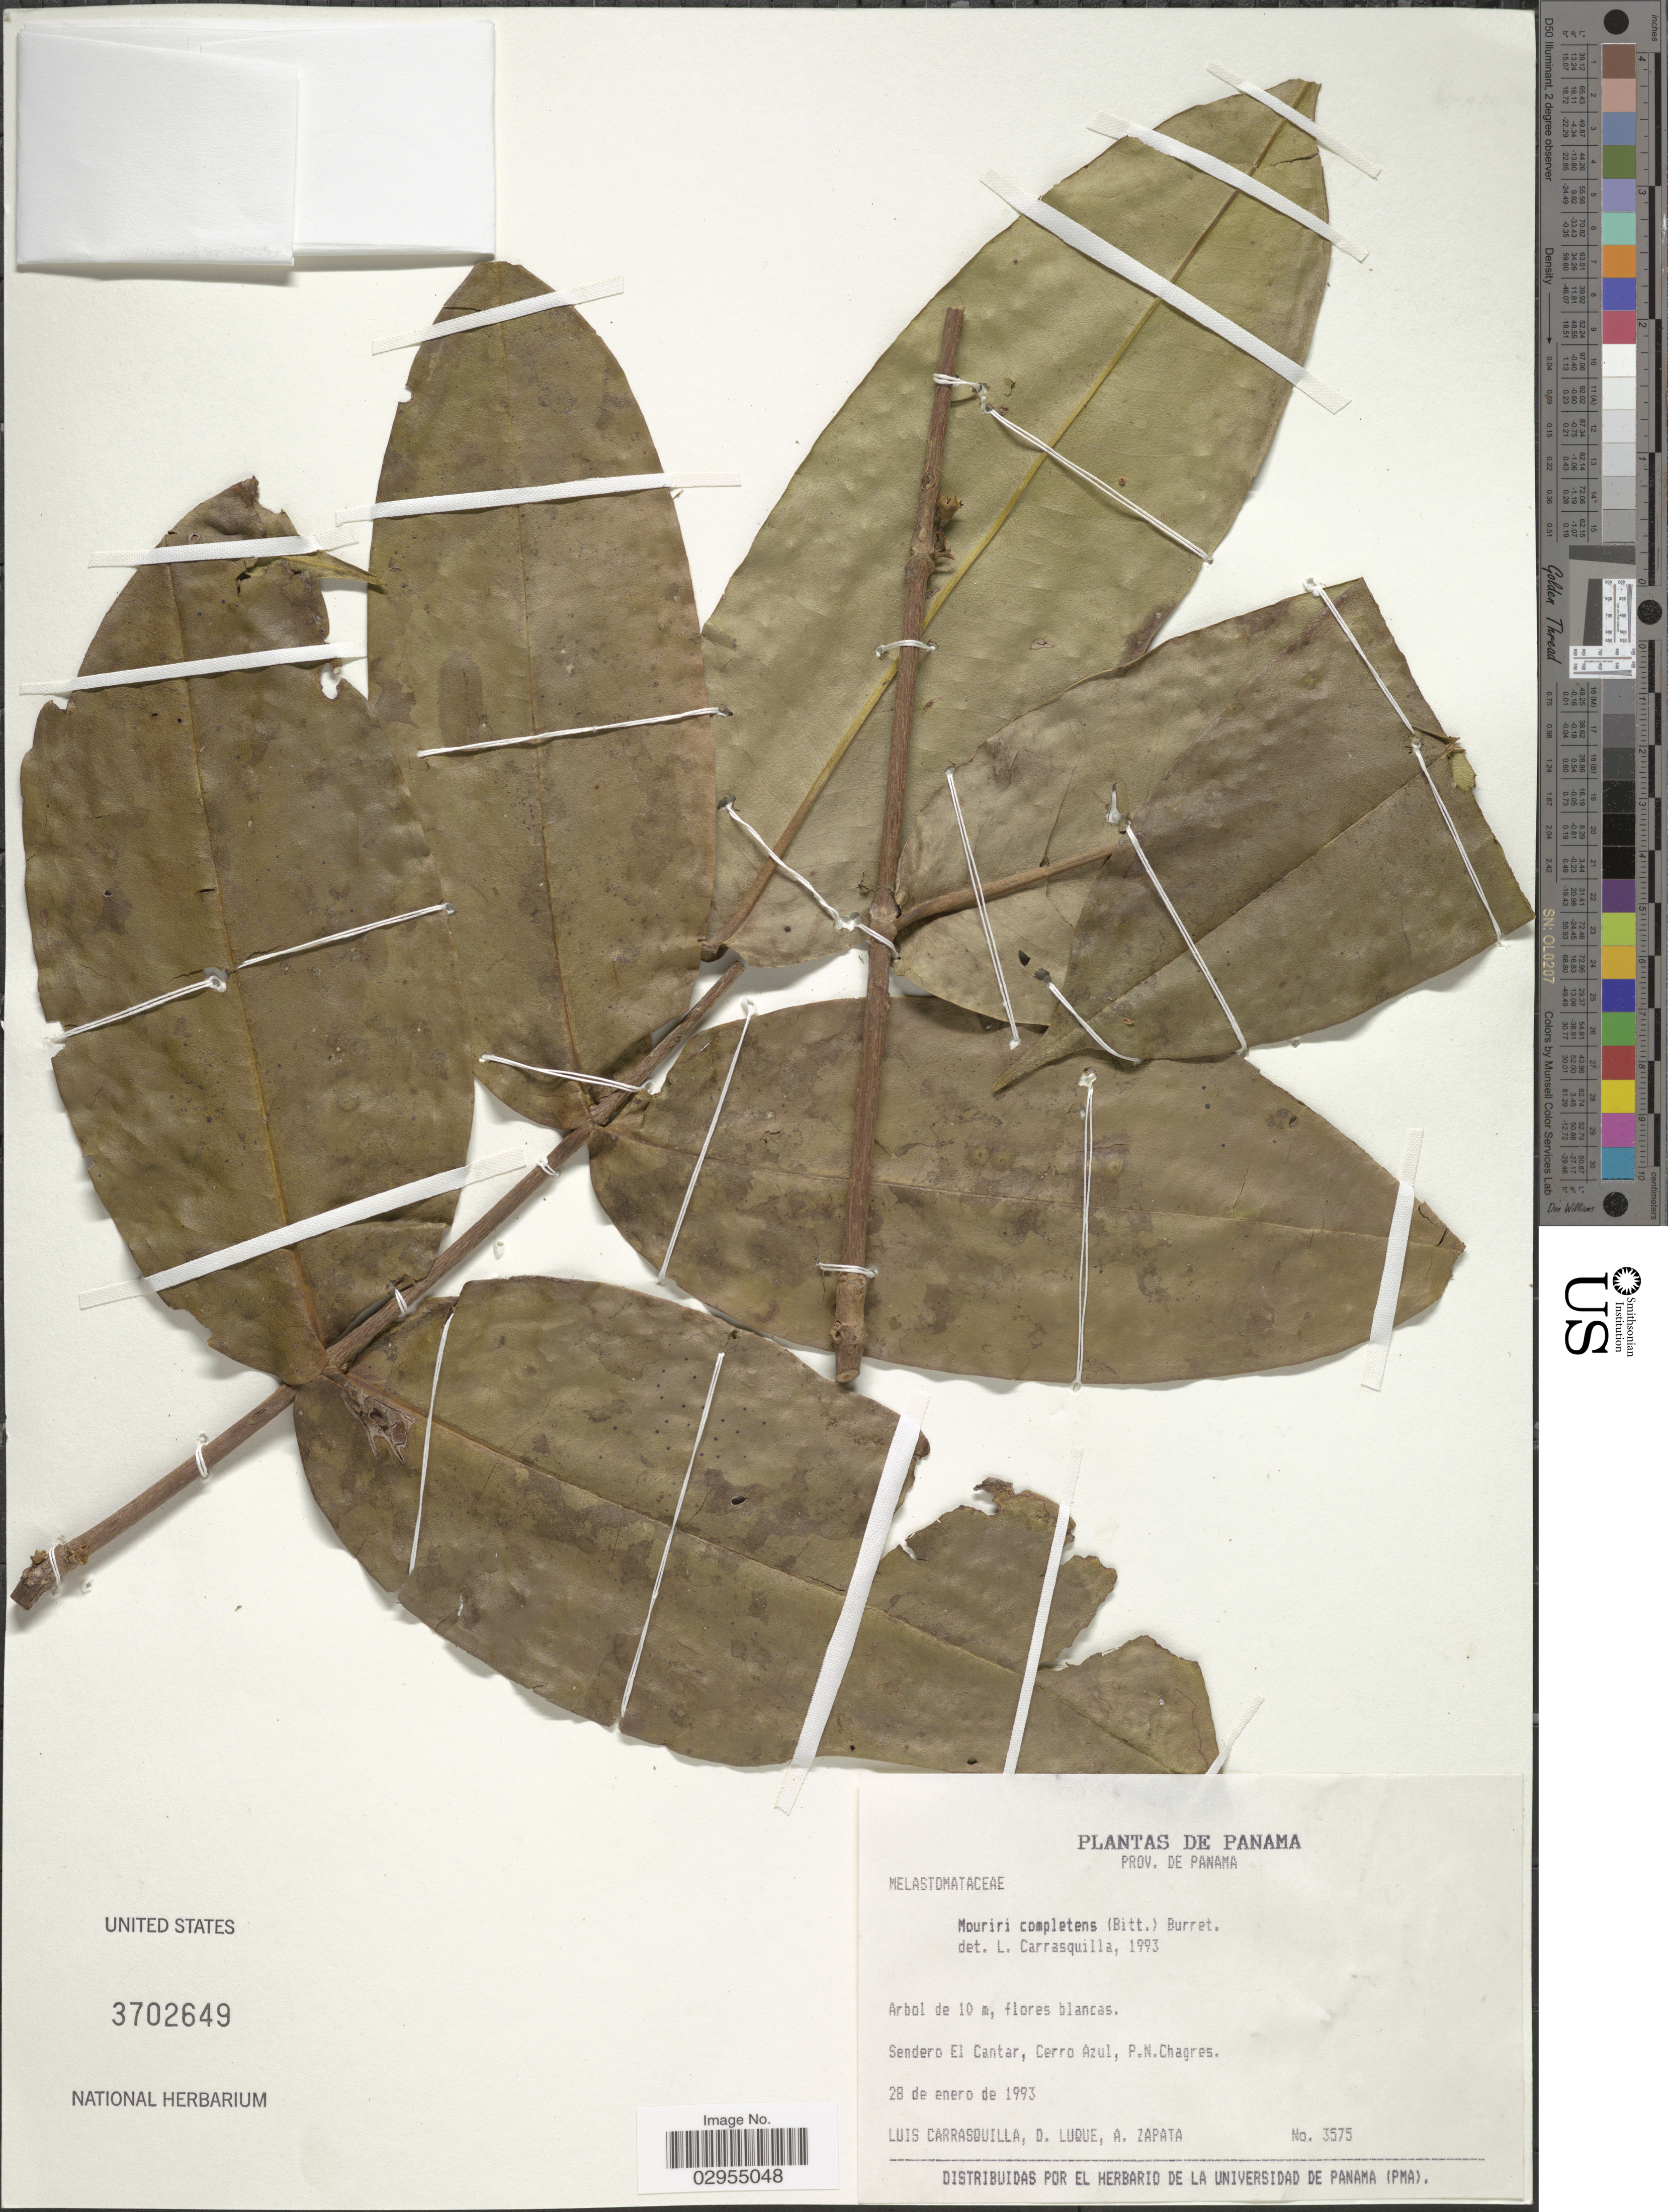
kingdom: Plantae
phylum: Tracheophyta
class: Magnoliopsida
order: Myrtales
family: Melastomataceae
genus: Mouriri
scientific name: Mouriri completens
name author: Burret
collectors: L. Carrasquilla, D. Luque & A. Zapata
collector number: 3575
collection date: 1993-01-28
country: Panama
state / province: Panamá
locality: Sendero El Cantar, Cerro Azul, P.N. Chagres.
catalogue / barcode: US 3702649